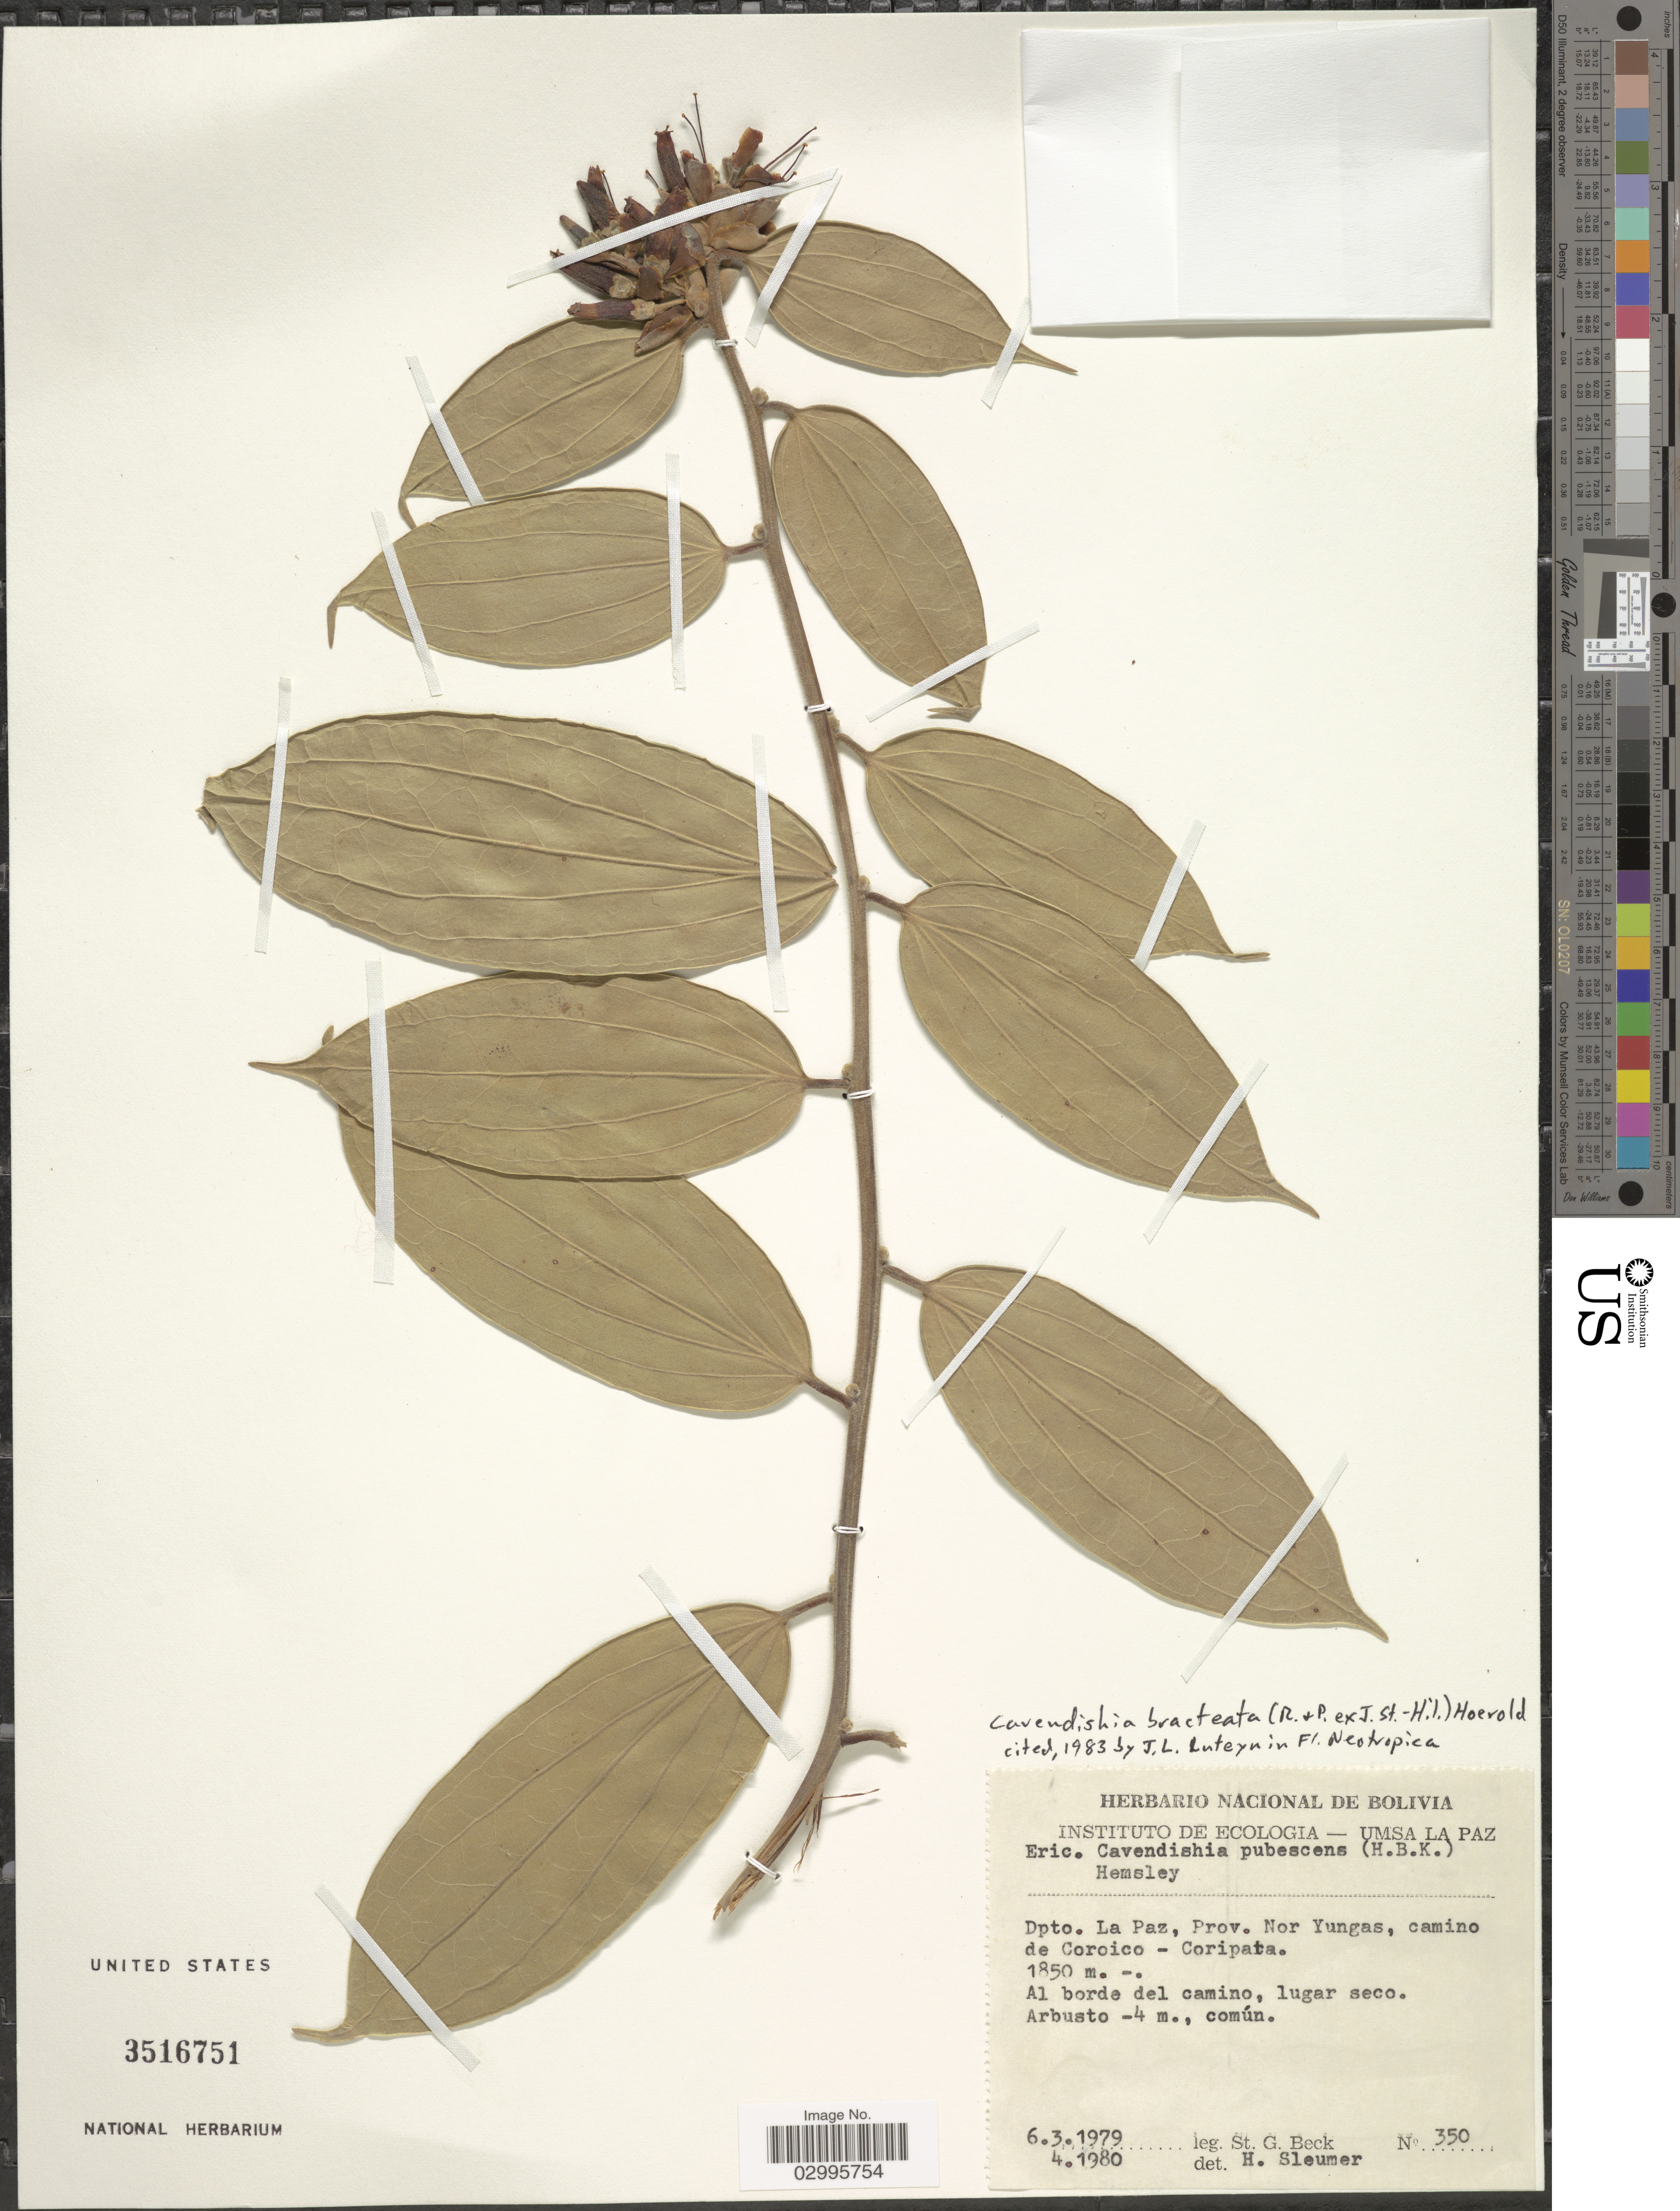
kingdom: Plantae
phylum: Tracheophyta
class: Magnoliopsida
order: Ericales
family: Ericaceae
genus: Cavendishia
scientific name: Cavendishia bracteata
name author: (Ruiz & Pav. ex J. St.-Hil.) Hoerold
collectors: S. G. Beck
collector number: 350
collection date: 1979-03-06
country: Bolivia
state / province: La Paz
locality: Dpto. La Paz, Prov. Nor Yungas, camino de Coroico - Coripata.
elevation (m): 1850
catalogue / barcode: US 3516751